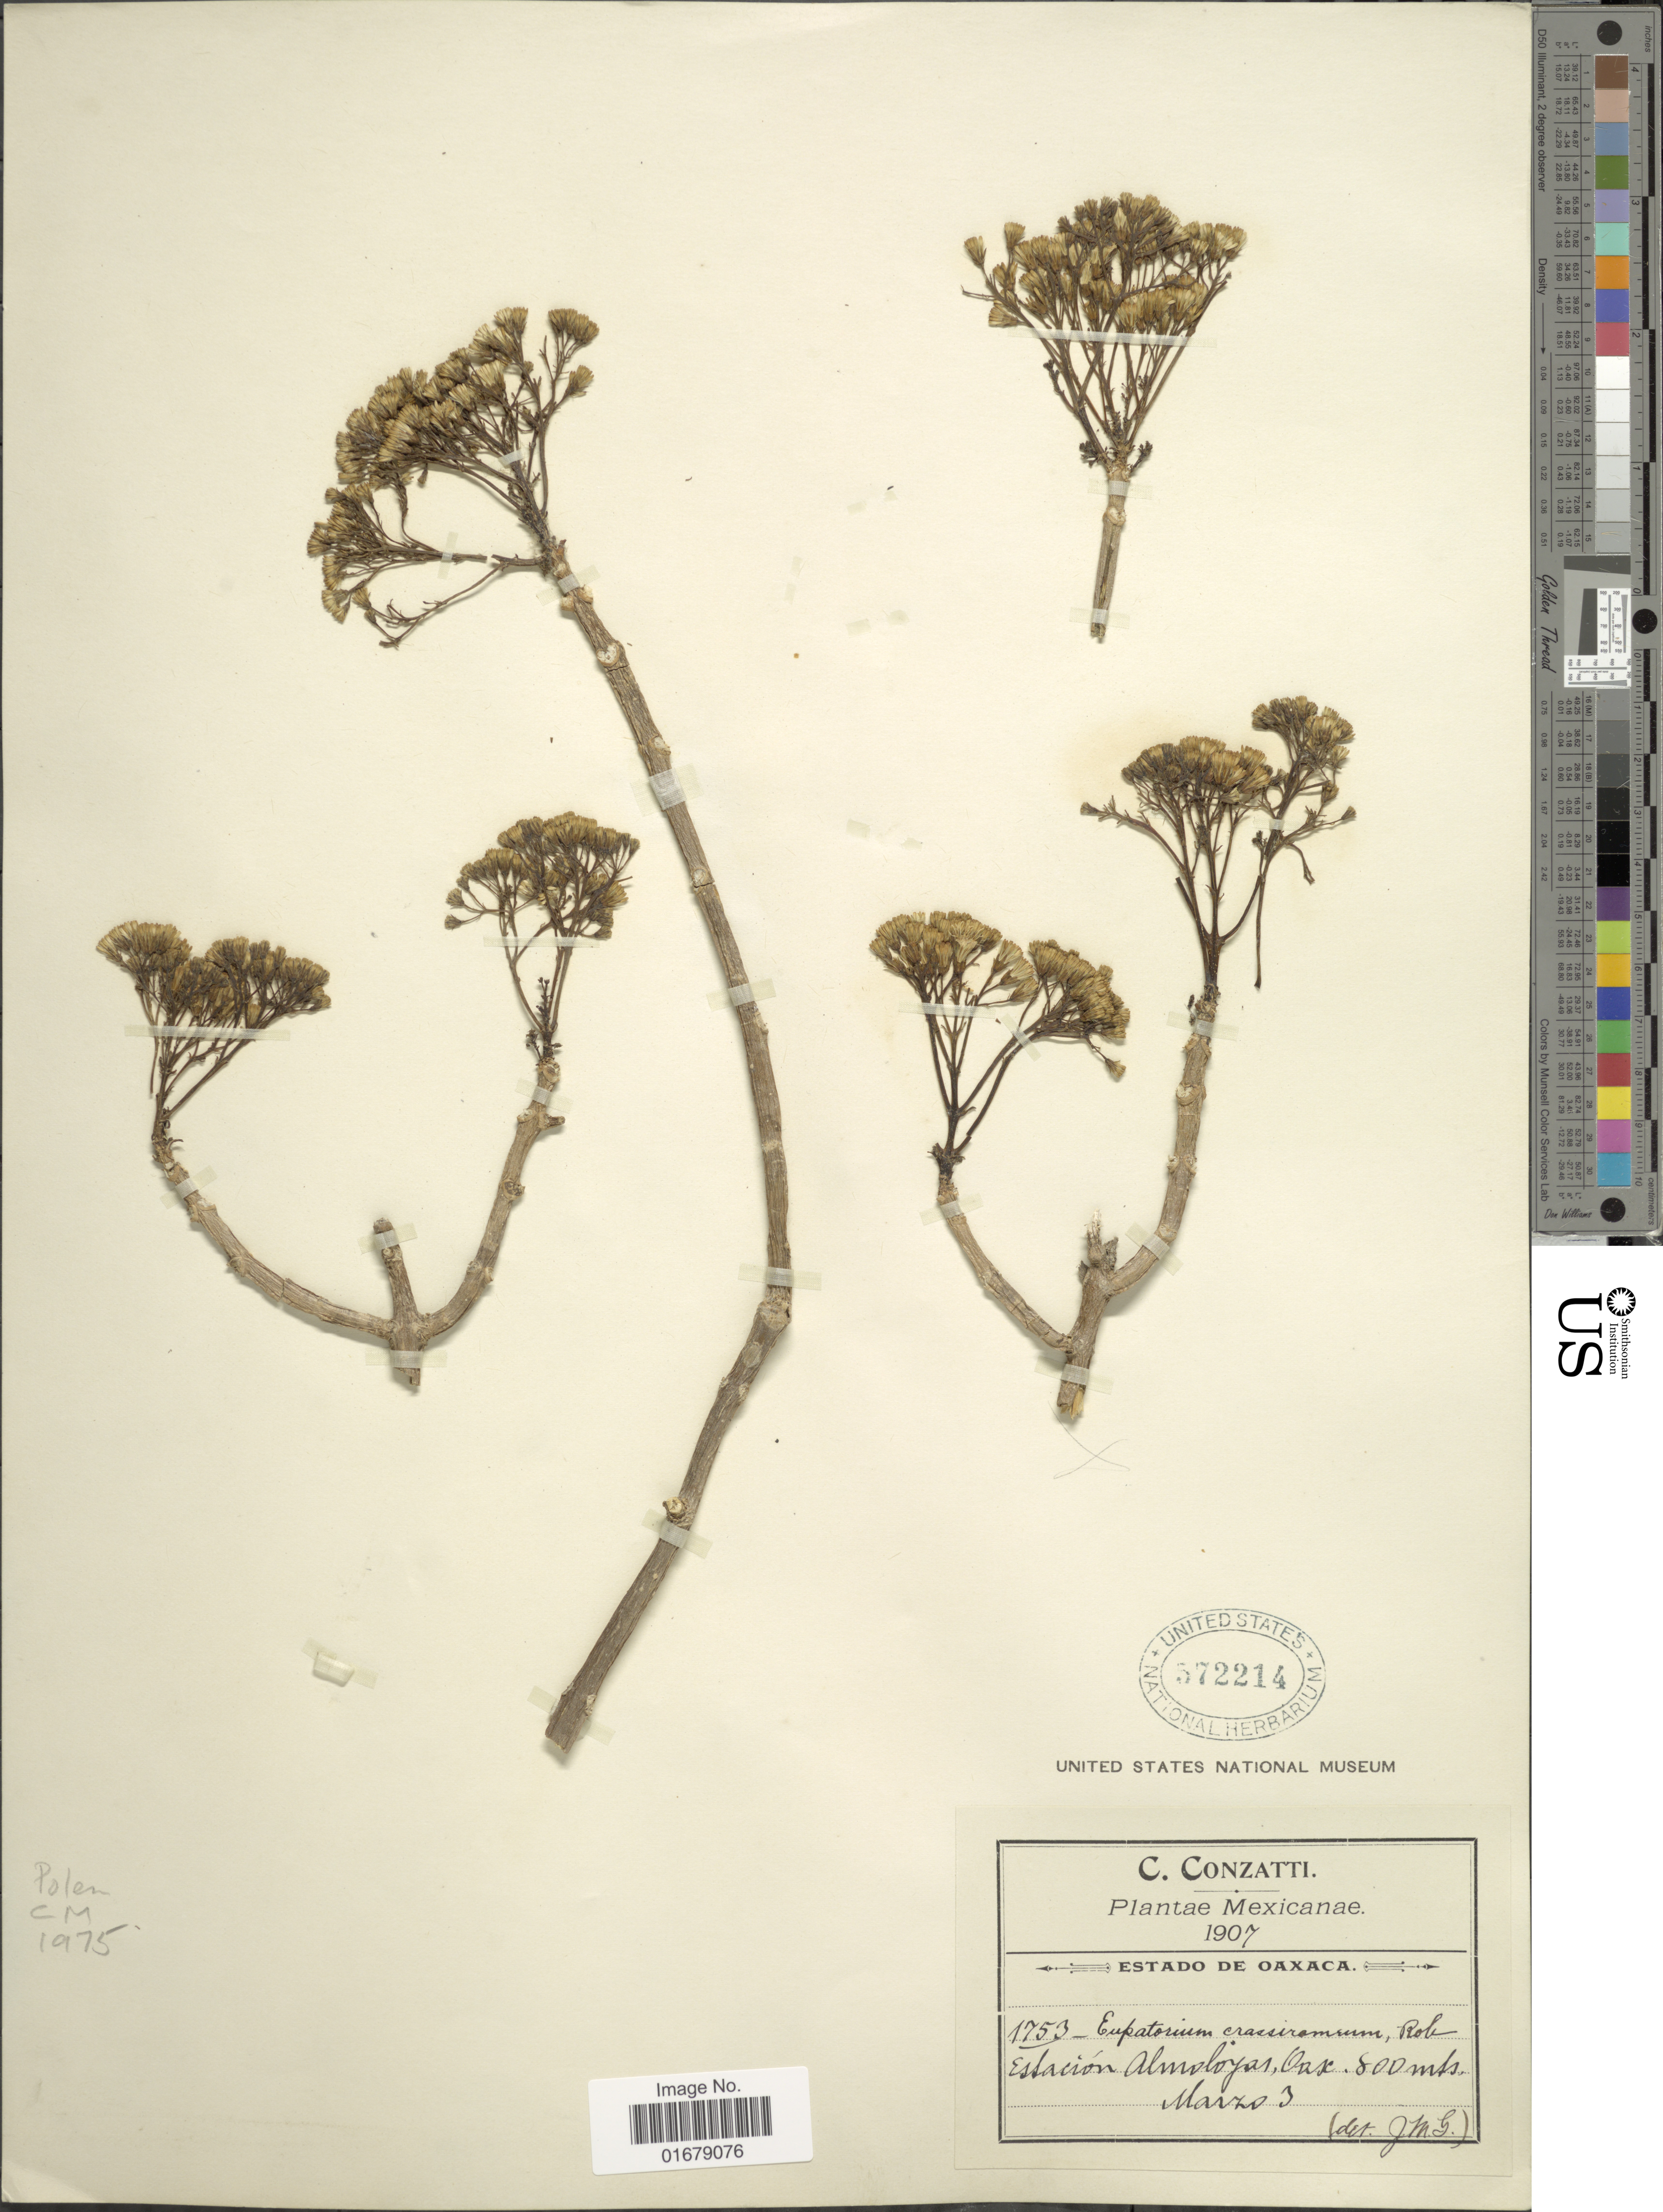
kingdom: Plantae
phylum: Tracheophyta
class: Magnoliopsida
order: Asterales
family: Asteraceae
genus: Pachythamnus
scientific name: Pachythamnus crassirameus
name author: (B.L. Rob.) R.M. King & H. Rob.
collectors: C. Conzatti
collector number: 1753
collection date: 1907-03-03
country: Mexico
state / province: Oaxaca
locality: Estado de Oaxaca. Estacion Almoloyas,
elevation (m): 800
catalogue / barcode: US 572214